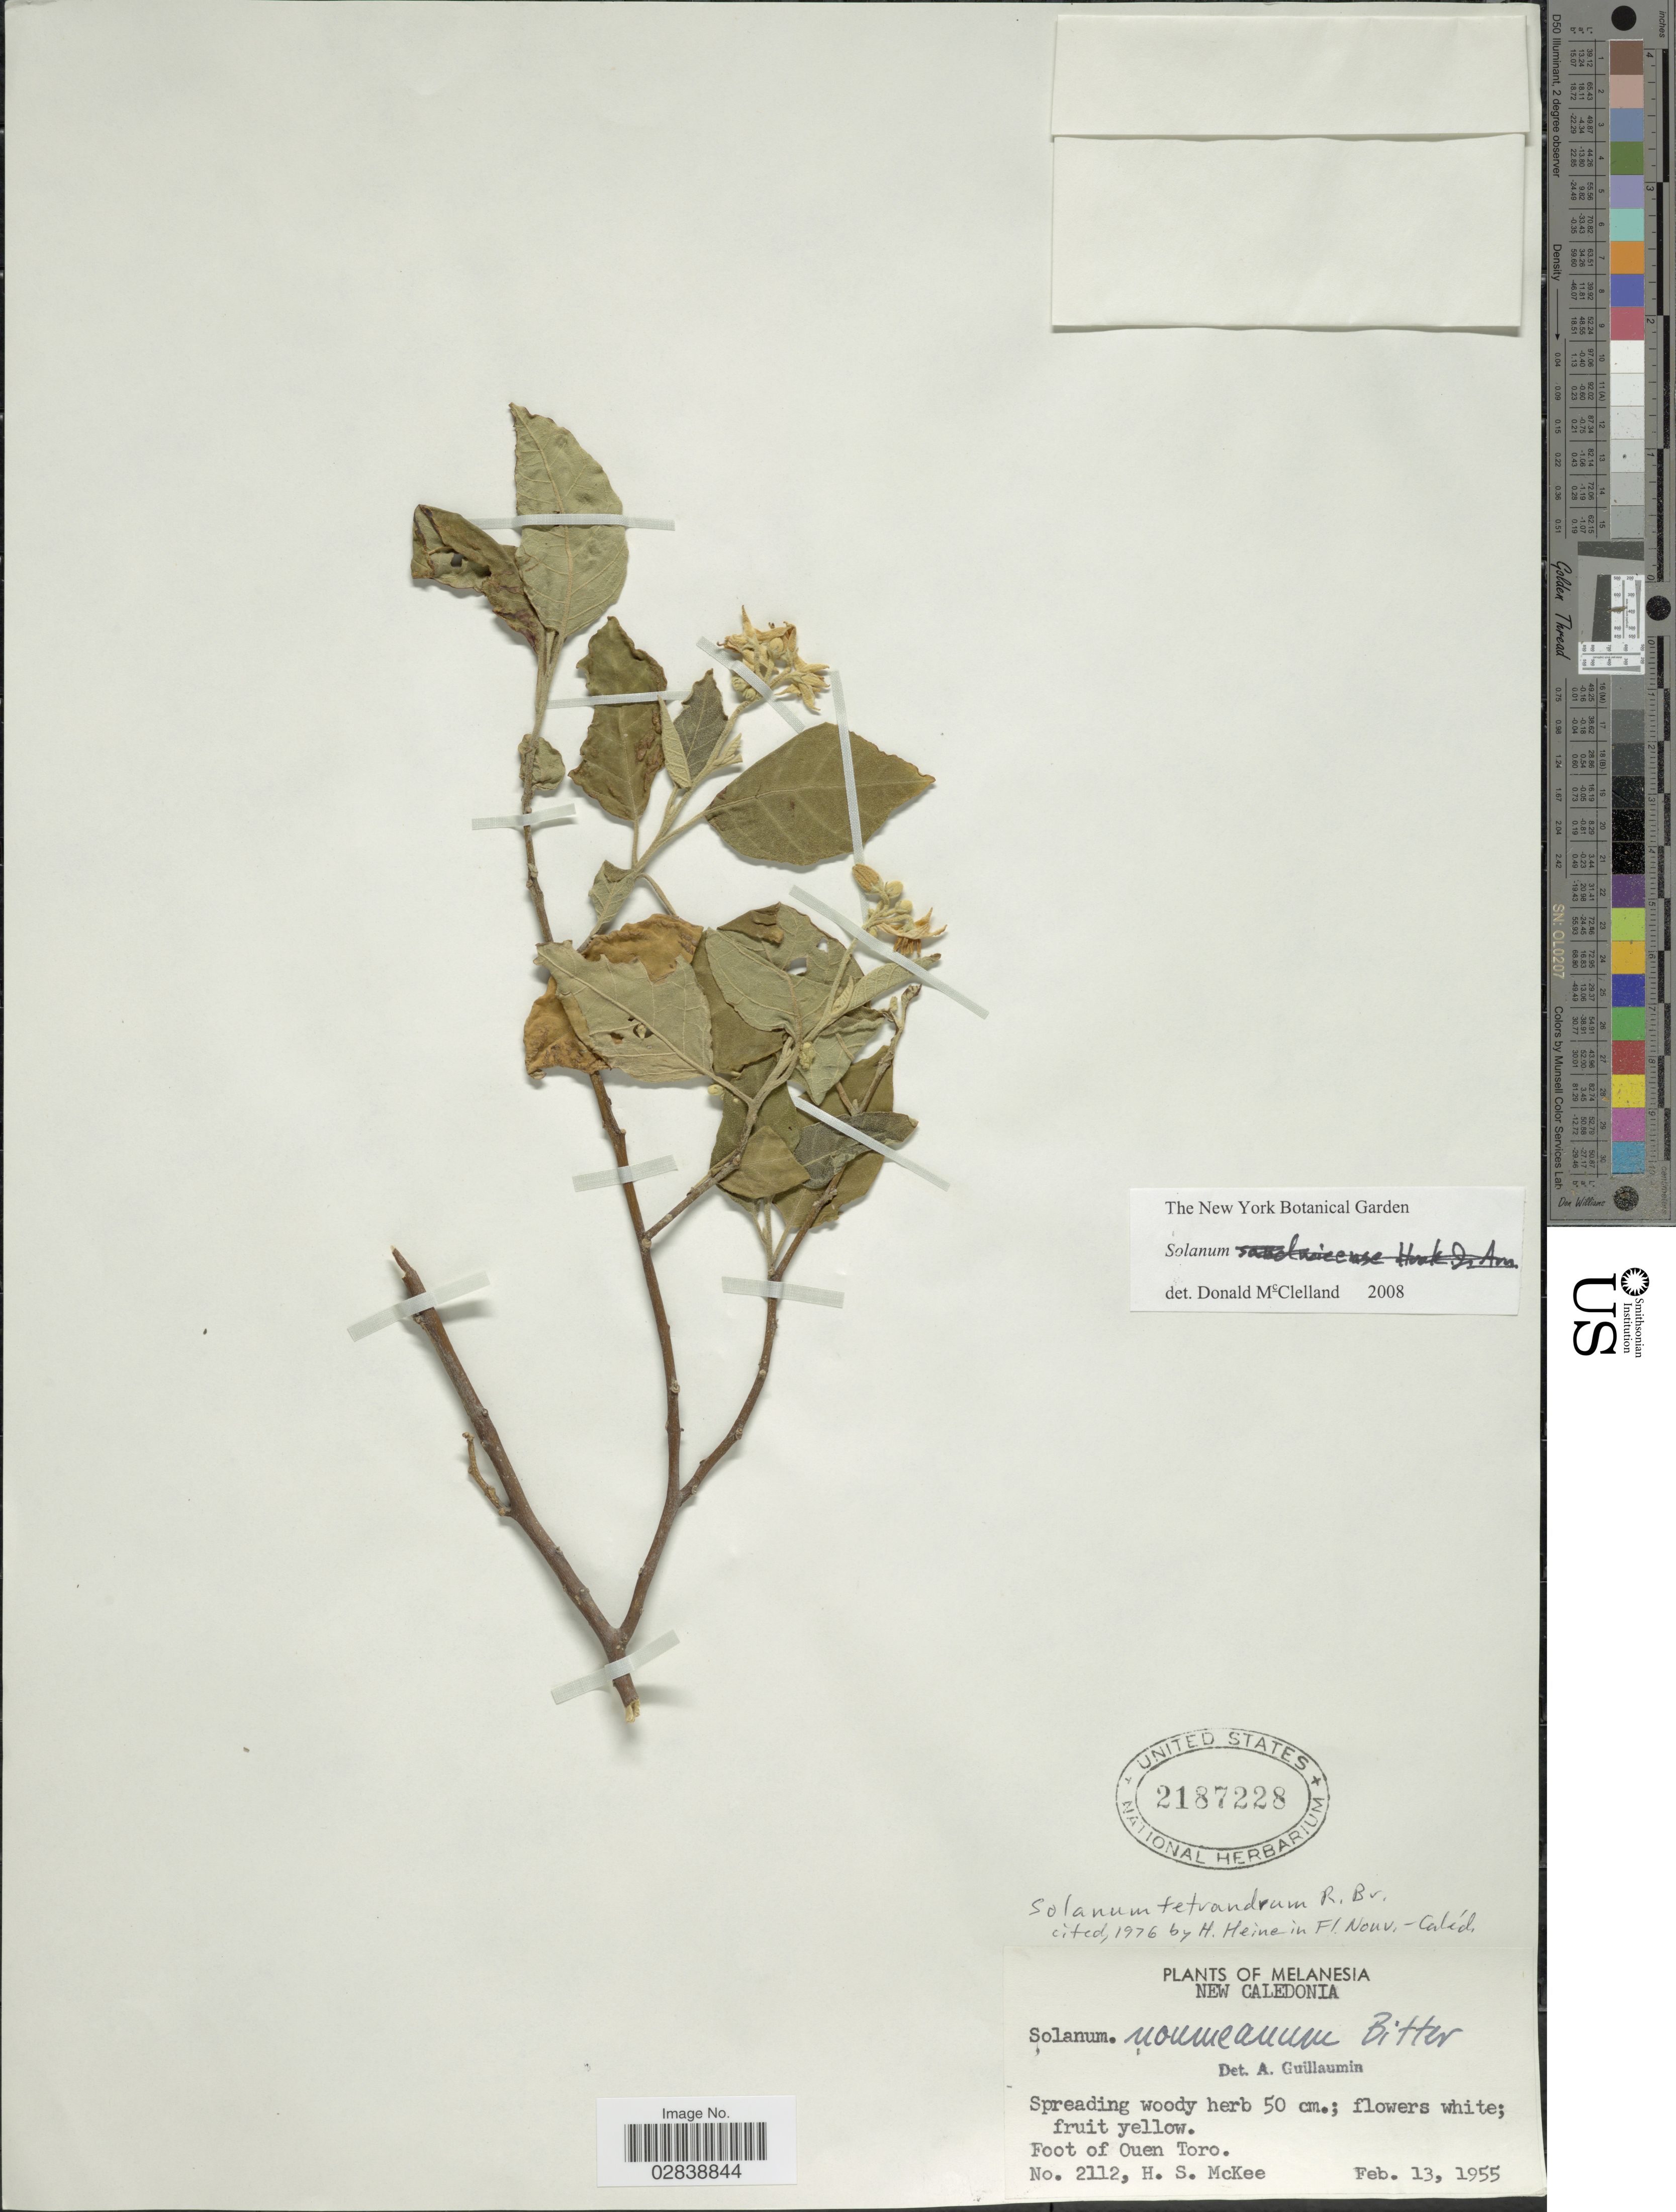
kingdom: Plantae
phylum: Tracheophyta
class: Magnoliopsida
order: Solanales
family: Solanaceae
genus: Solanum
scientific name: Solanum tetrandrum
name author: R. Br.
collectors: H. S. McKee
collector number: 2112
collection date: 1955-02-13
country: New Caledonia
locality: Melanesia. Foot of Ouen Toro.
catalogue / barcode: US 2187228